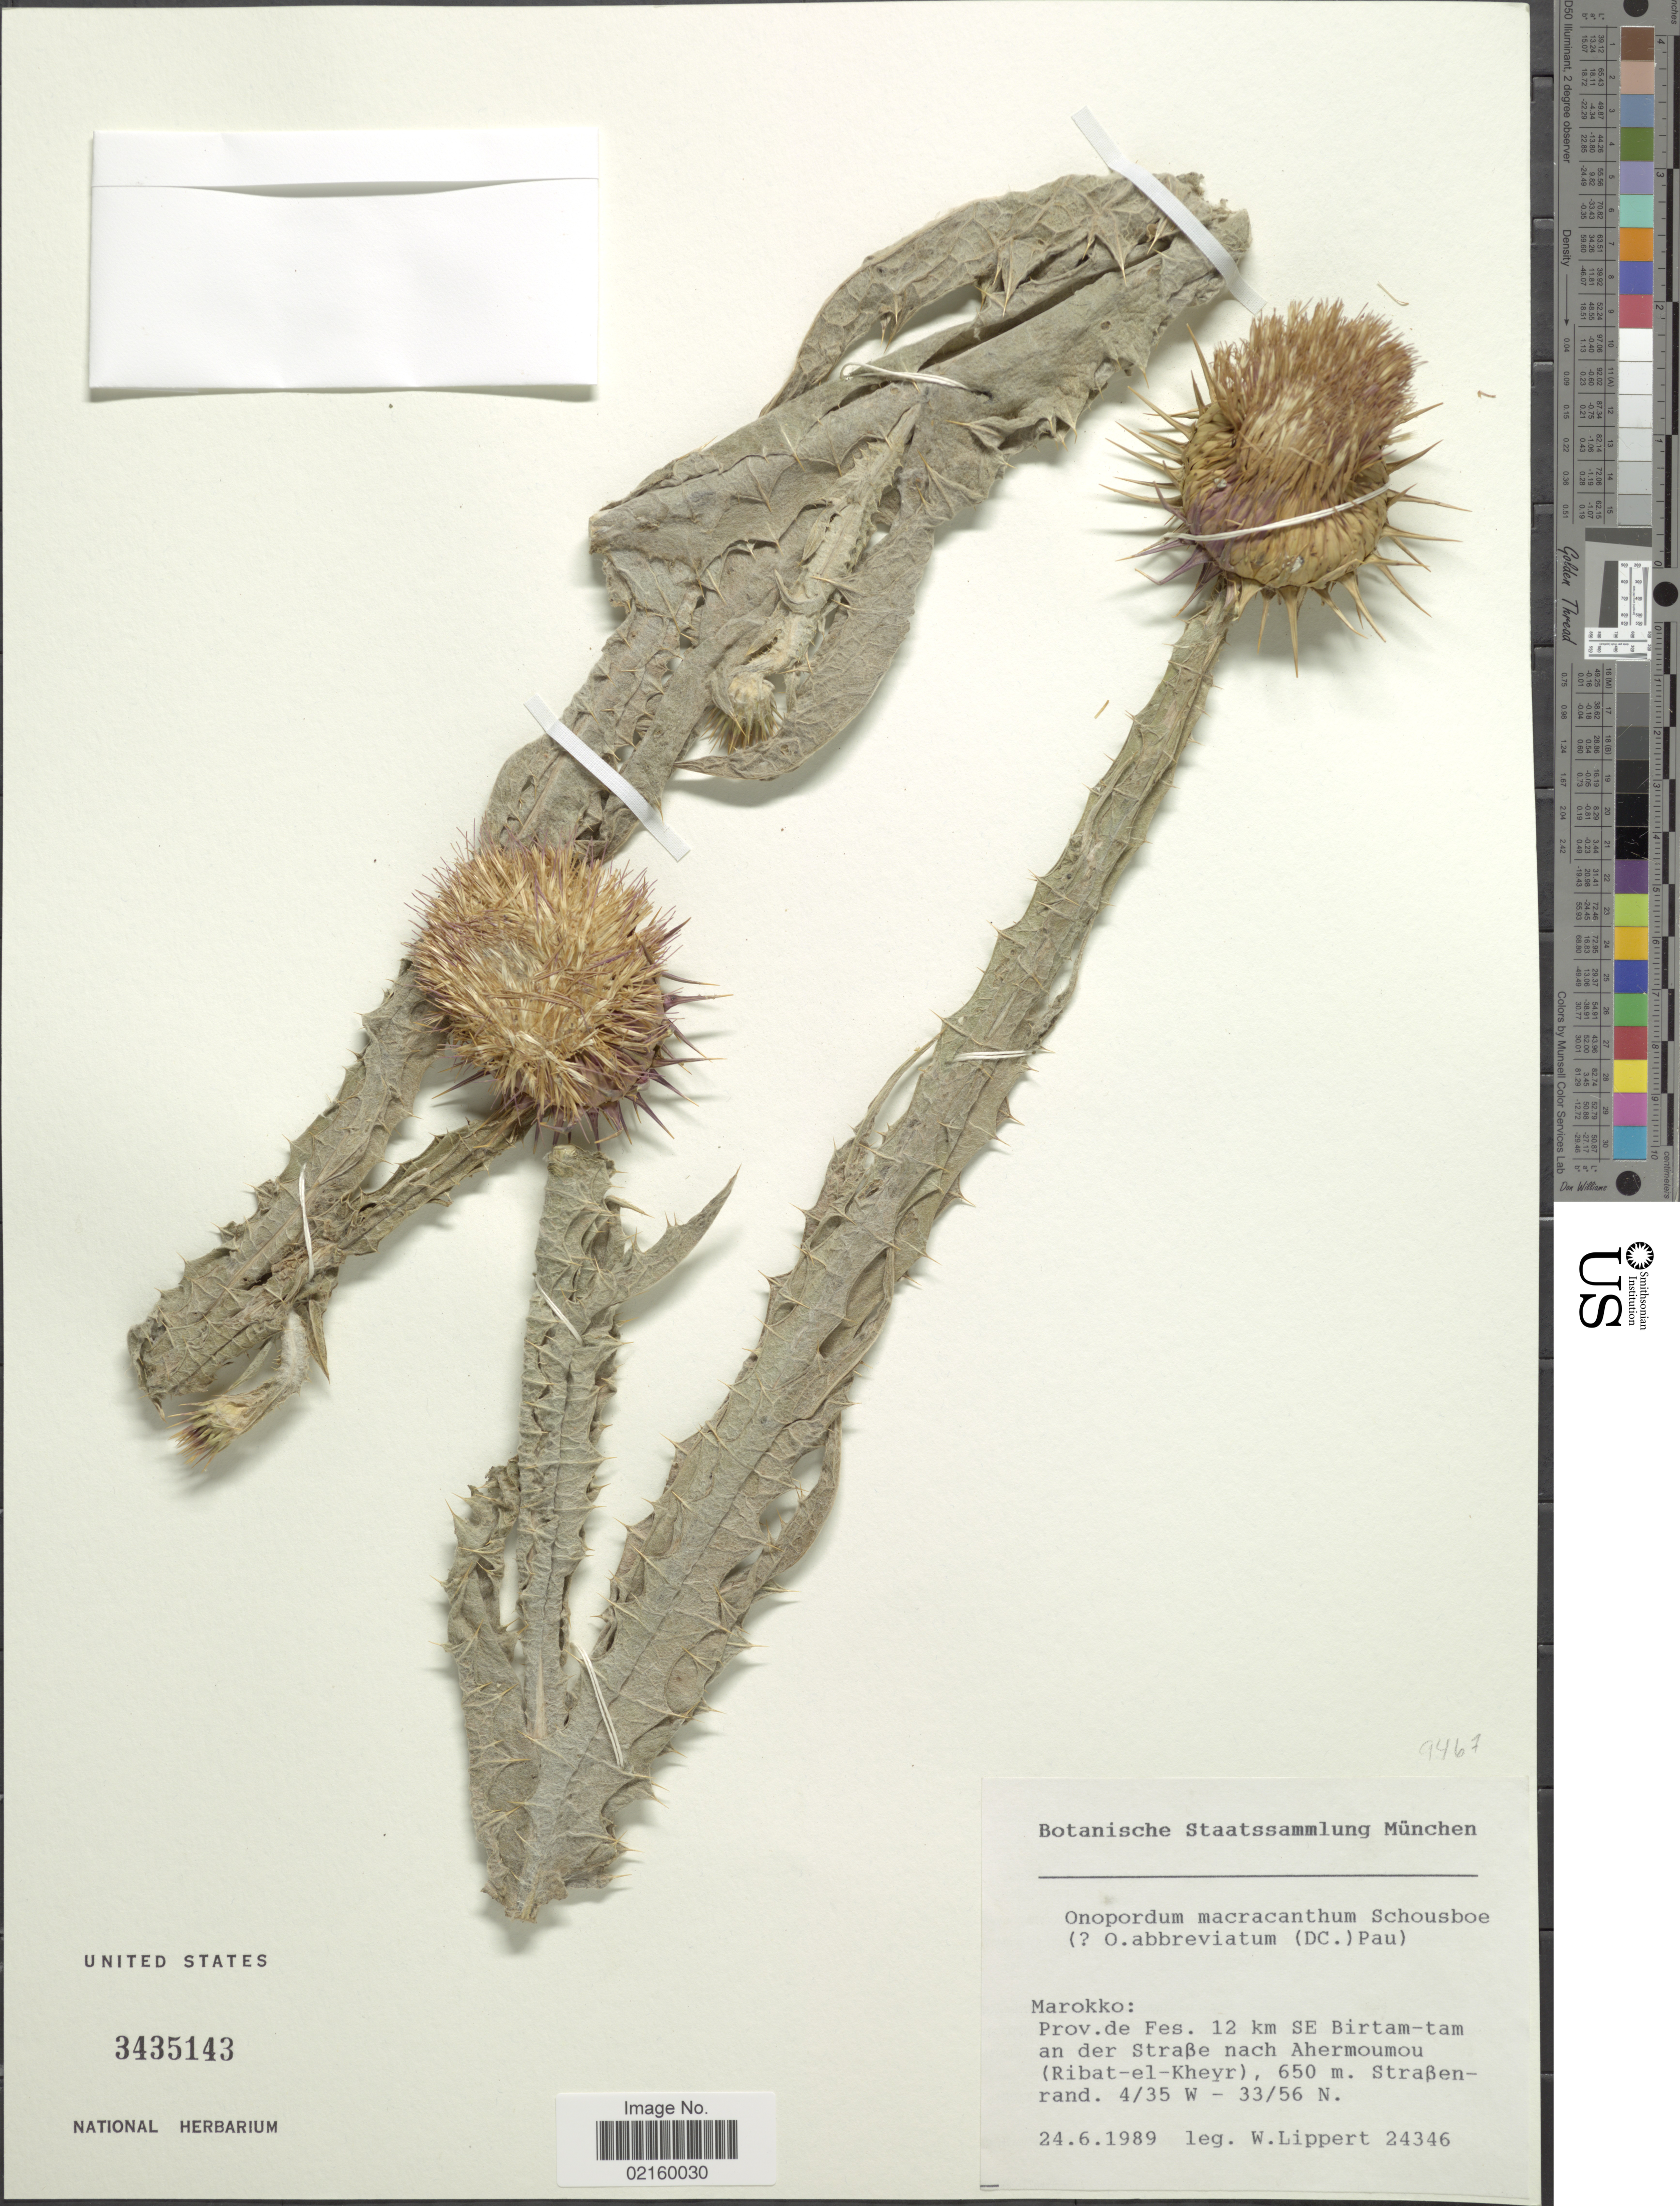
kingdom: Plantae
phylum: Tracheophyta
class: Magnoliopsida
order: Asterales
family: Asteraceae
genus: Onopordum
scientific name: Onopordum macracanthum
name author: Schousboe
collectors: W. Lippert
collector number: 24346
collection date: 1989-06-24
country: Morocco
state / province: Fès-Boulemane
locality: Marokko, Prov. de Fes., 12 km SE Birtam-tam an der Strabe nach Ahermoumou (Ribat-el-Kheyr)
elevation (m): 650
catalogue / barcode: US 3435143